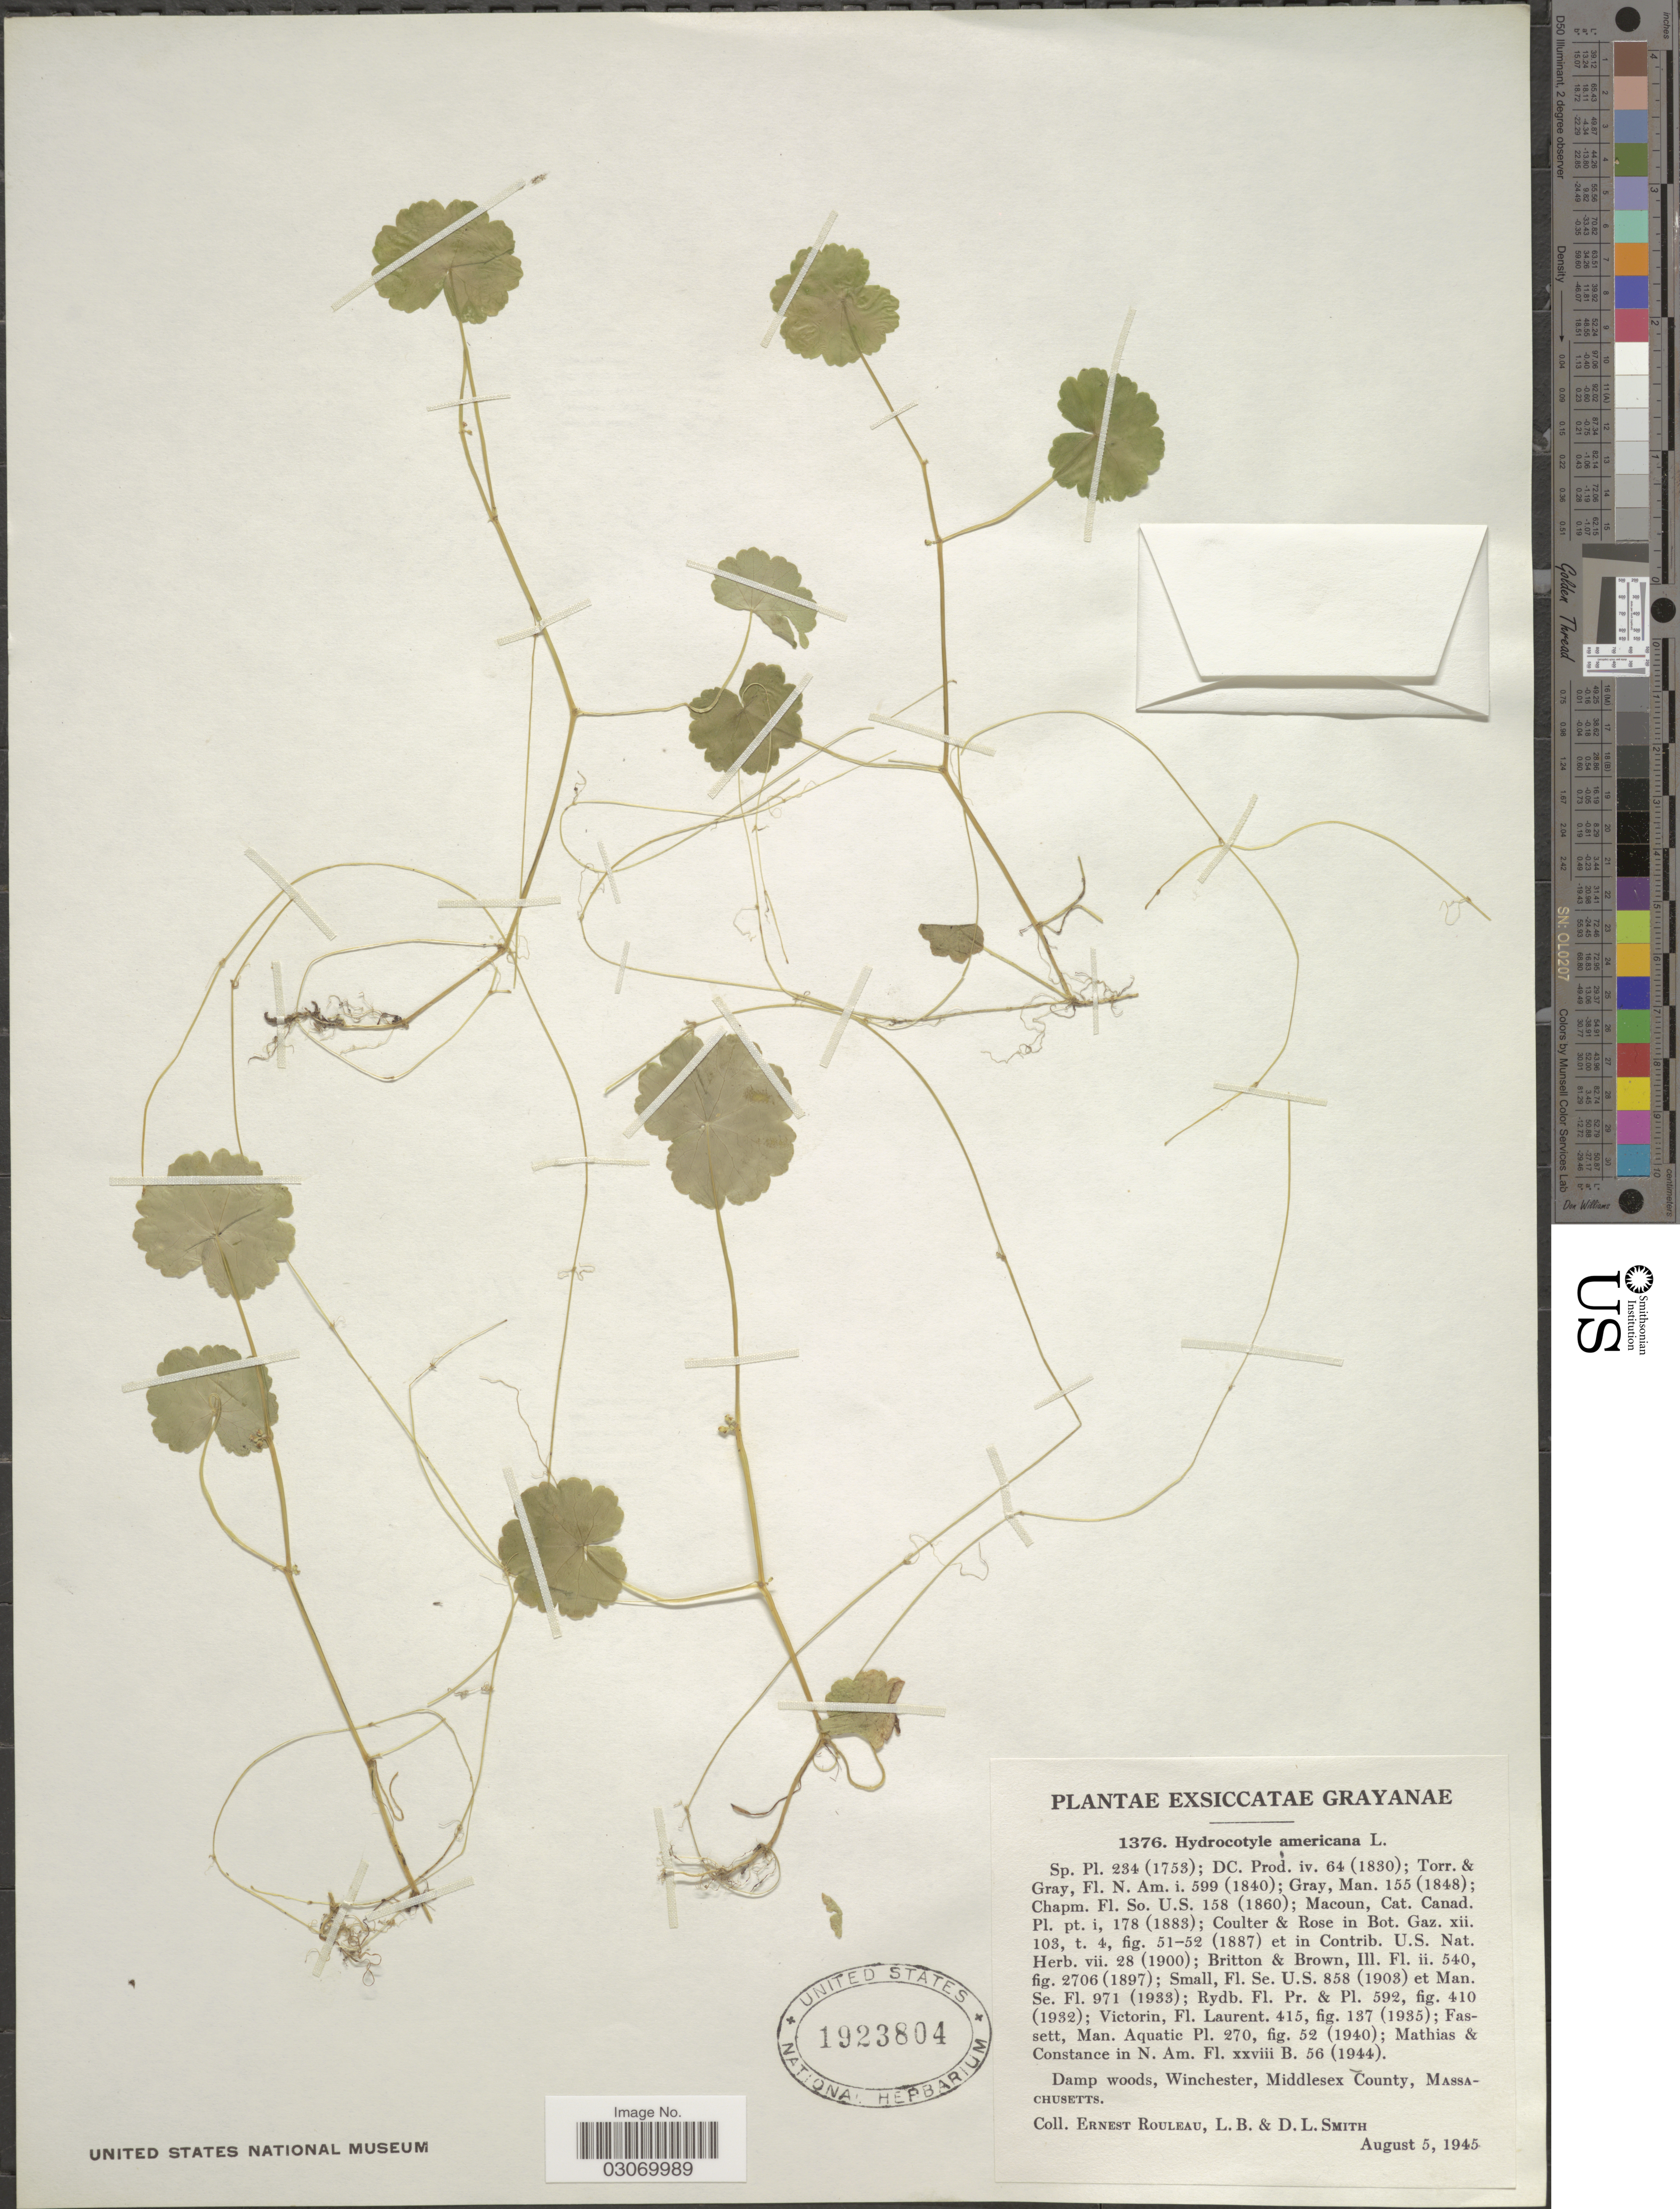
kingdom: Plantae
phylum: Tracheophyta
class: Magnoliopsida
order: Apiales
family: Araliaceae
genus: Hydrocotyle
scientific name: Hydrocotyle americana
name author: L.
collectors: E. Rouleau, L. Smith & D. L. Smith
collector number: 1376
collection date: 1945-08-05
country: United States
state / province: Massachusetts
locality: Damp woods, Winchester, Middlesex County.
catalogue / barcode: US 1923804